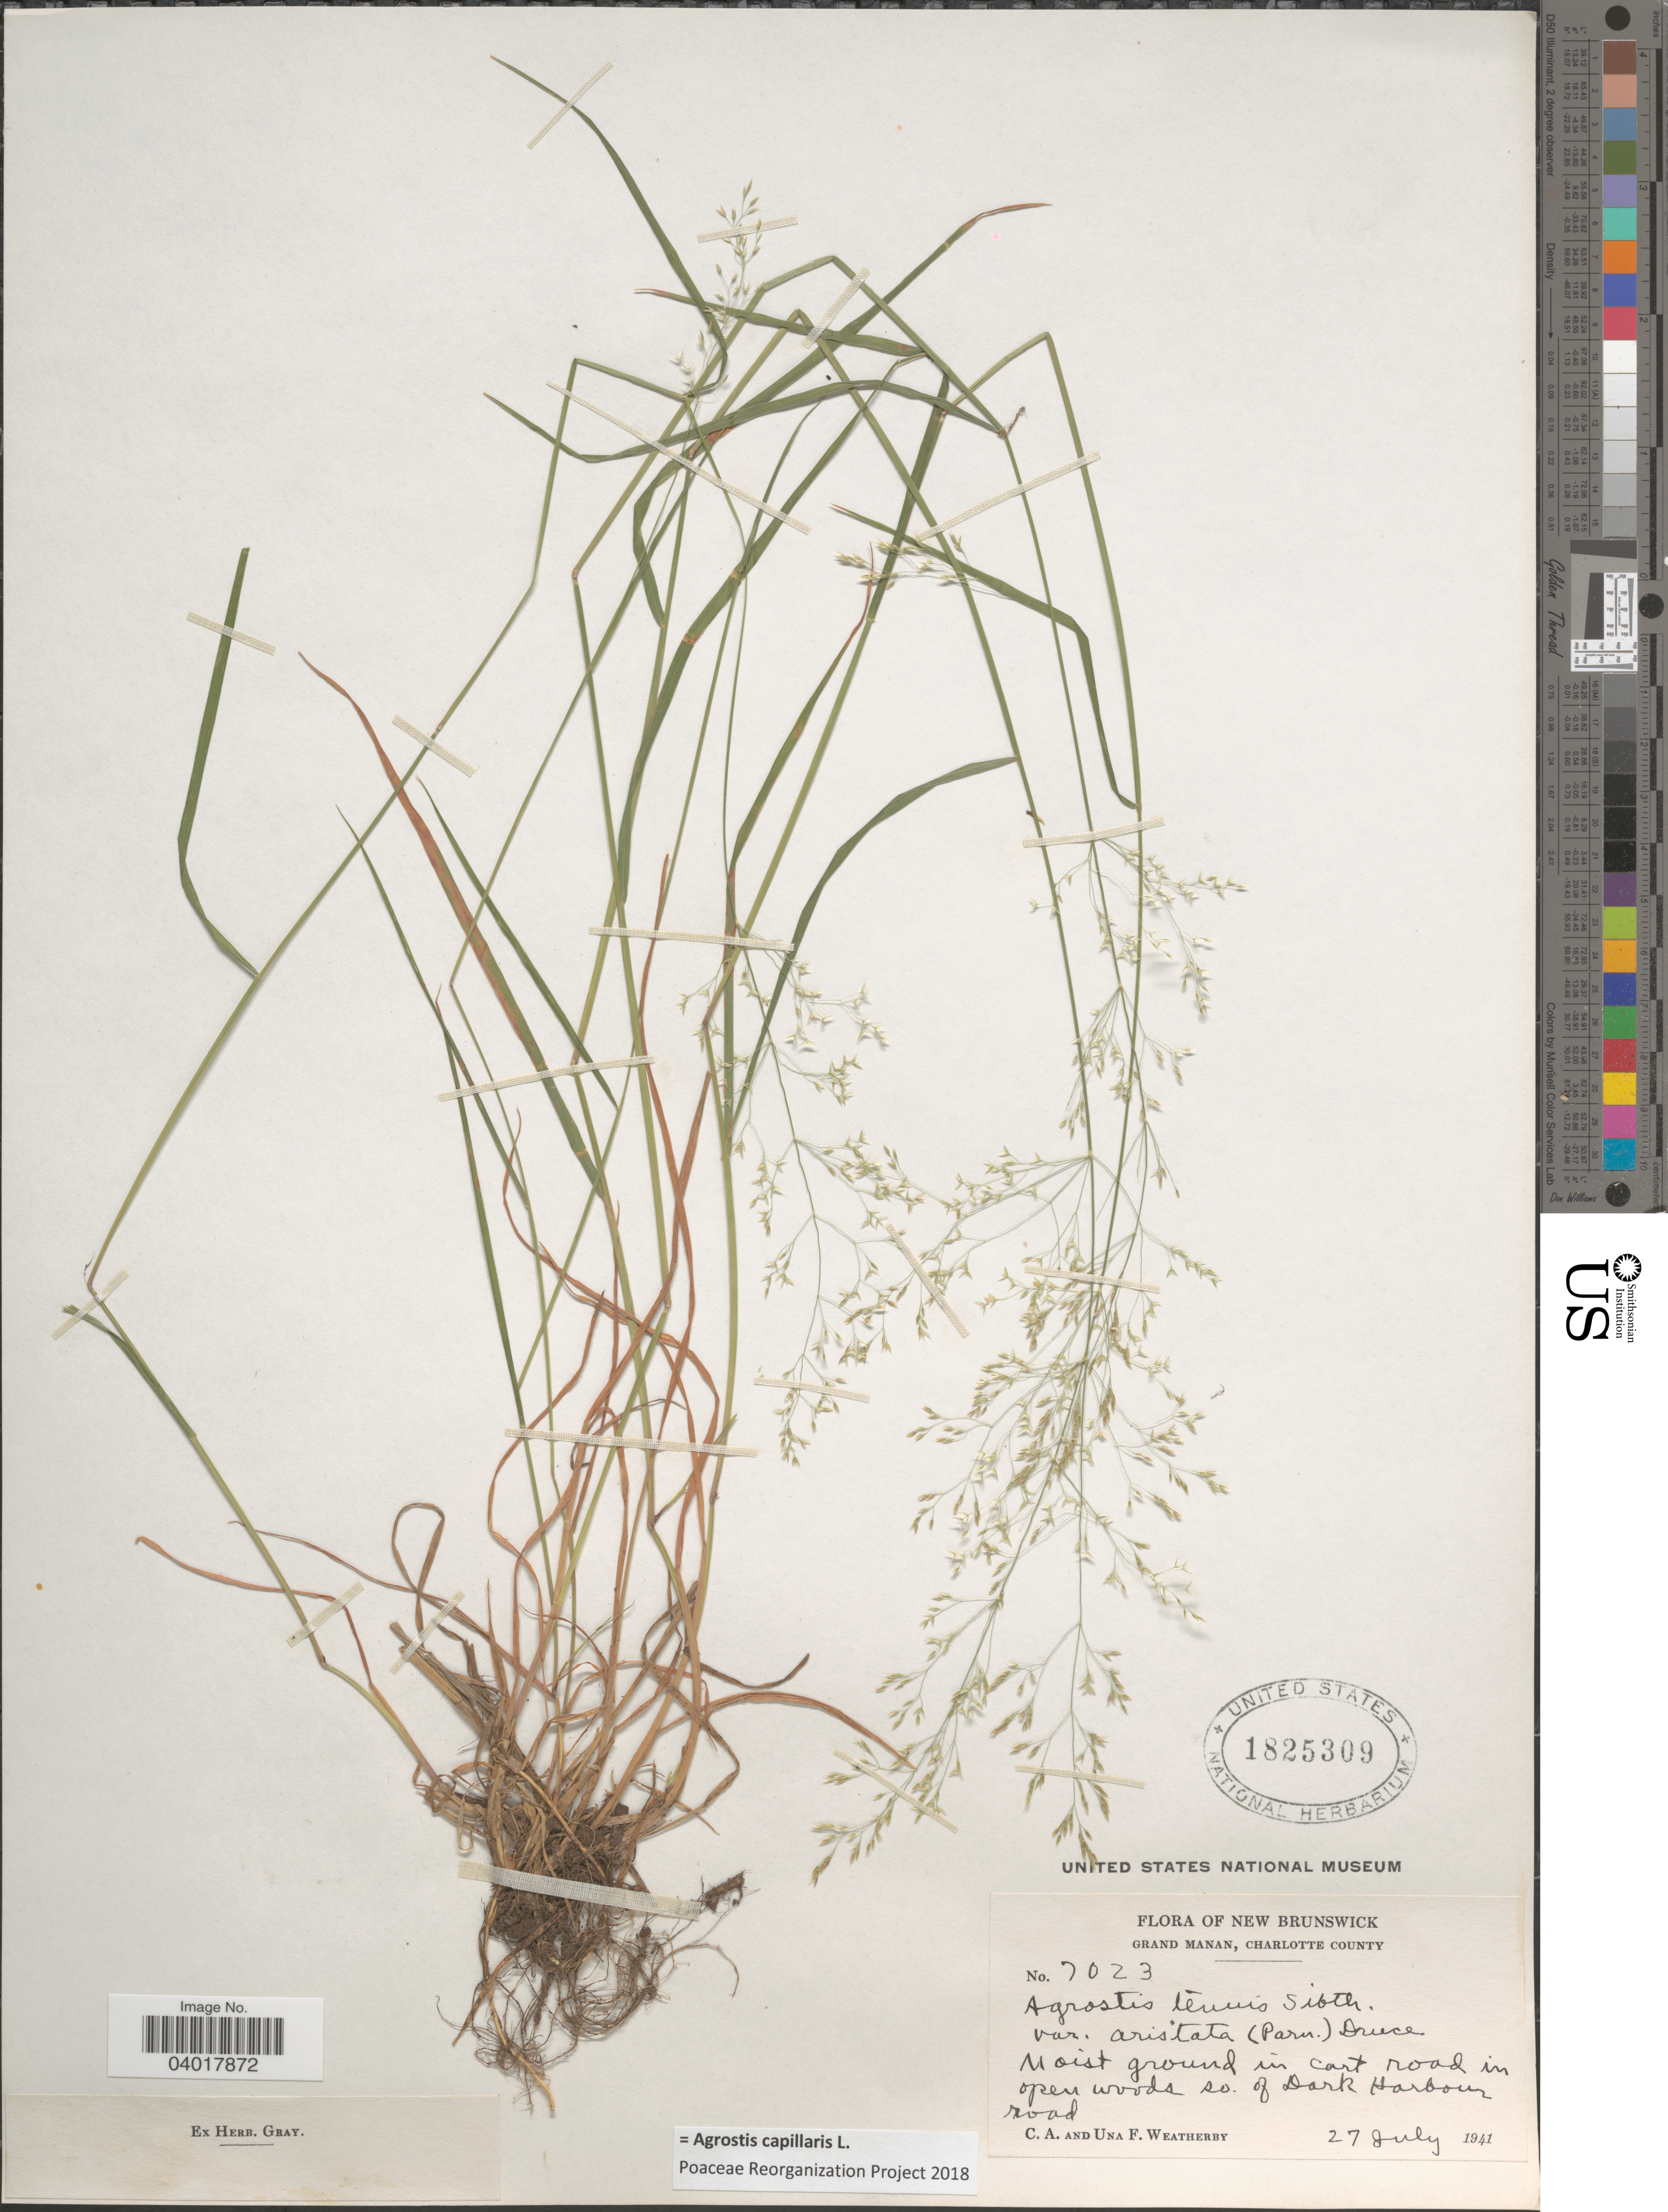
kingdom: Plantae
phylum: Tracheophyta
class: Liliopsida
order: Poales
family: Poaceae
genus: Agrostis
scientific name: Agrostis capillaris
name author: L.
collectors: C. A. Weatherby & U. Weatherby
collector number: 7023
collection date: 1941-07-27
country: Canada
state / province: New Brunswick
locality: Grand Manan, Charlotte County. Moist ground in cart road in open woods so. of Dark Harbour road.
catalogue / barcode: US 1825309